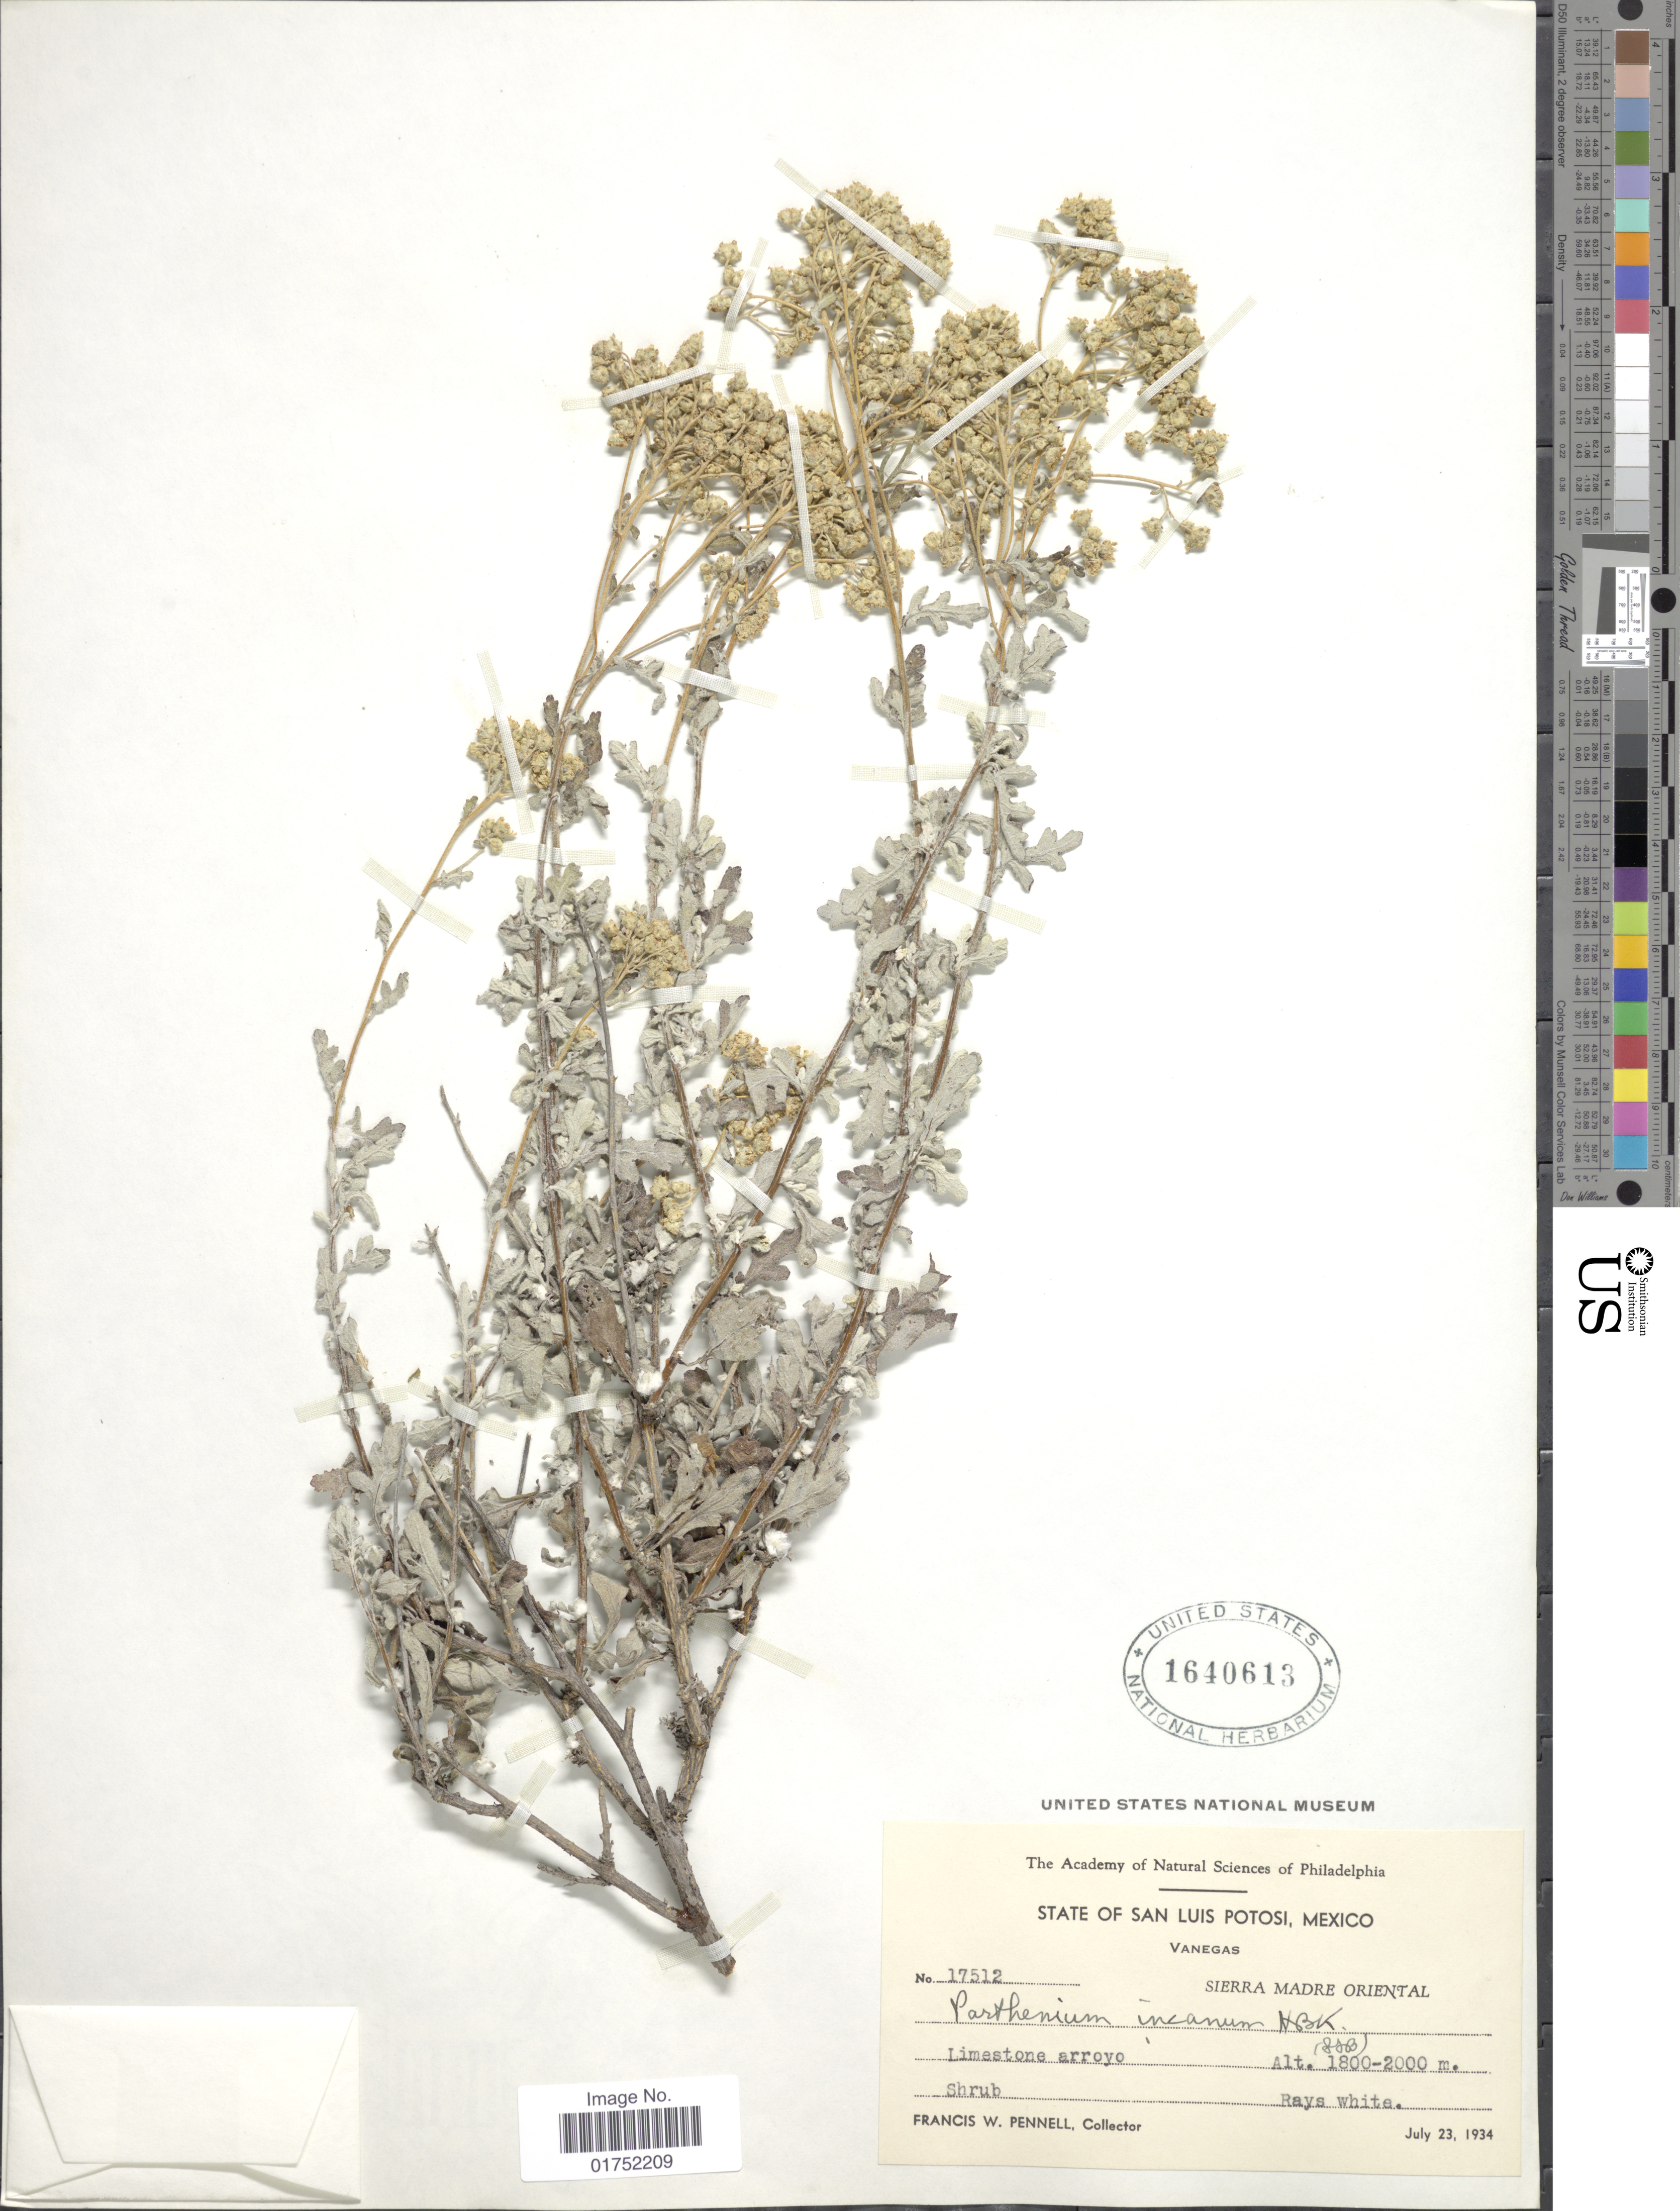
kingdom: Plantae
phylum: Tracheophyta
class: Magnoliopsida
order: Asterales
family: Asteraceae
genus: Parthenium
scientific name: Parthenium incanum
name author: Kunth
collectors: F. W. Pennell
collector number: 17512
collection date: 1934-07-23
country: Mexico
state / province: San Luis Potosí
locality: Vanegas, Sierra Madre Oriental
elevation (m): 1800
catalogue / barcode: US 1640613